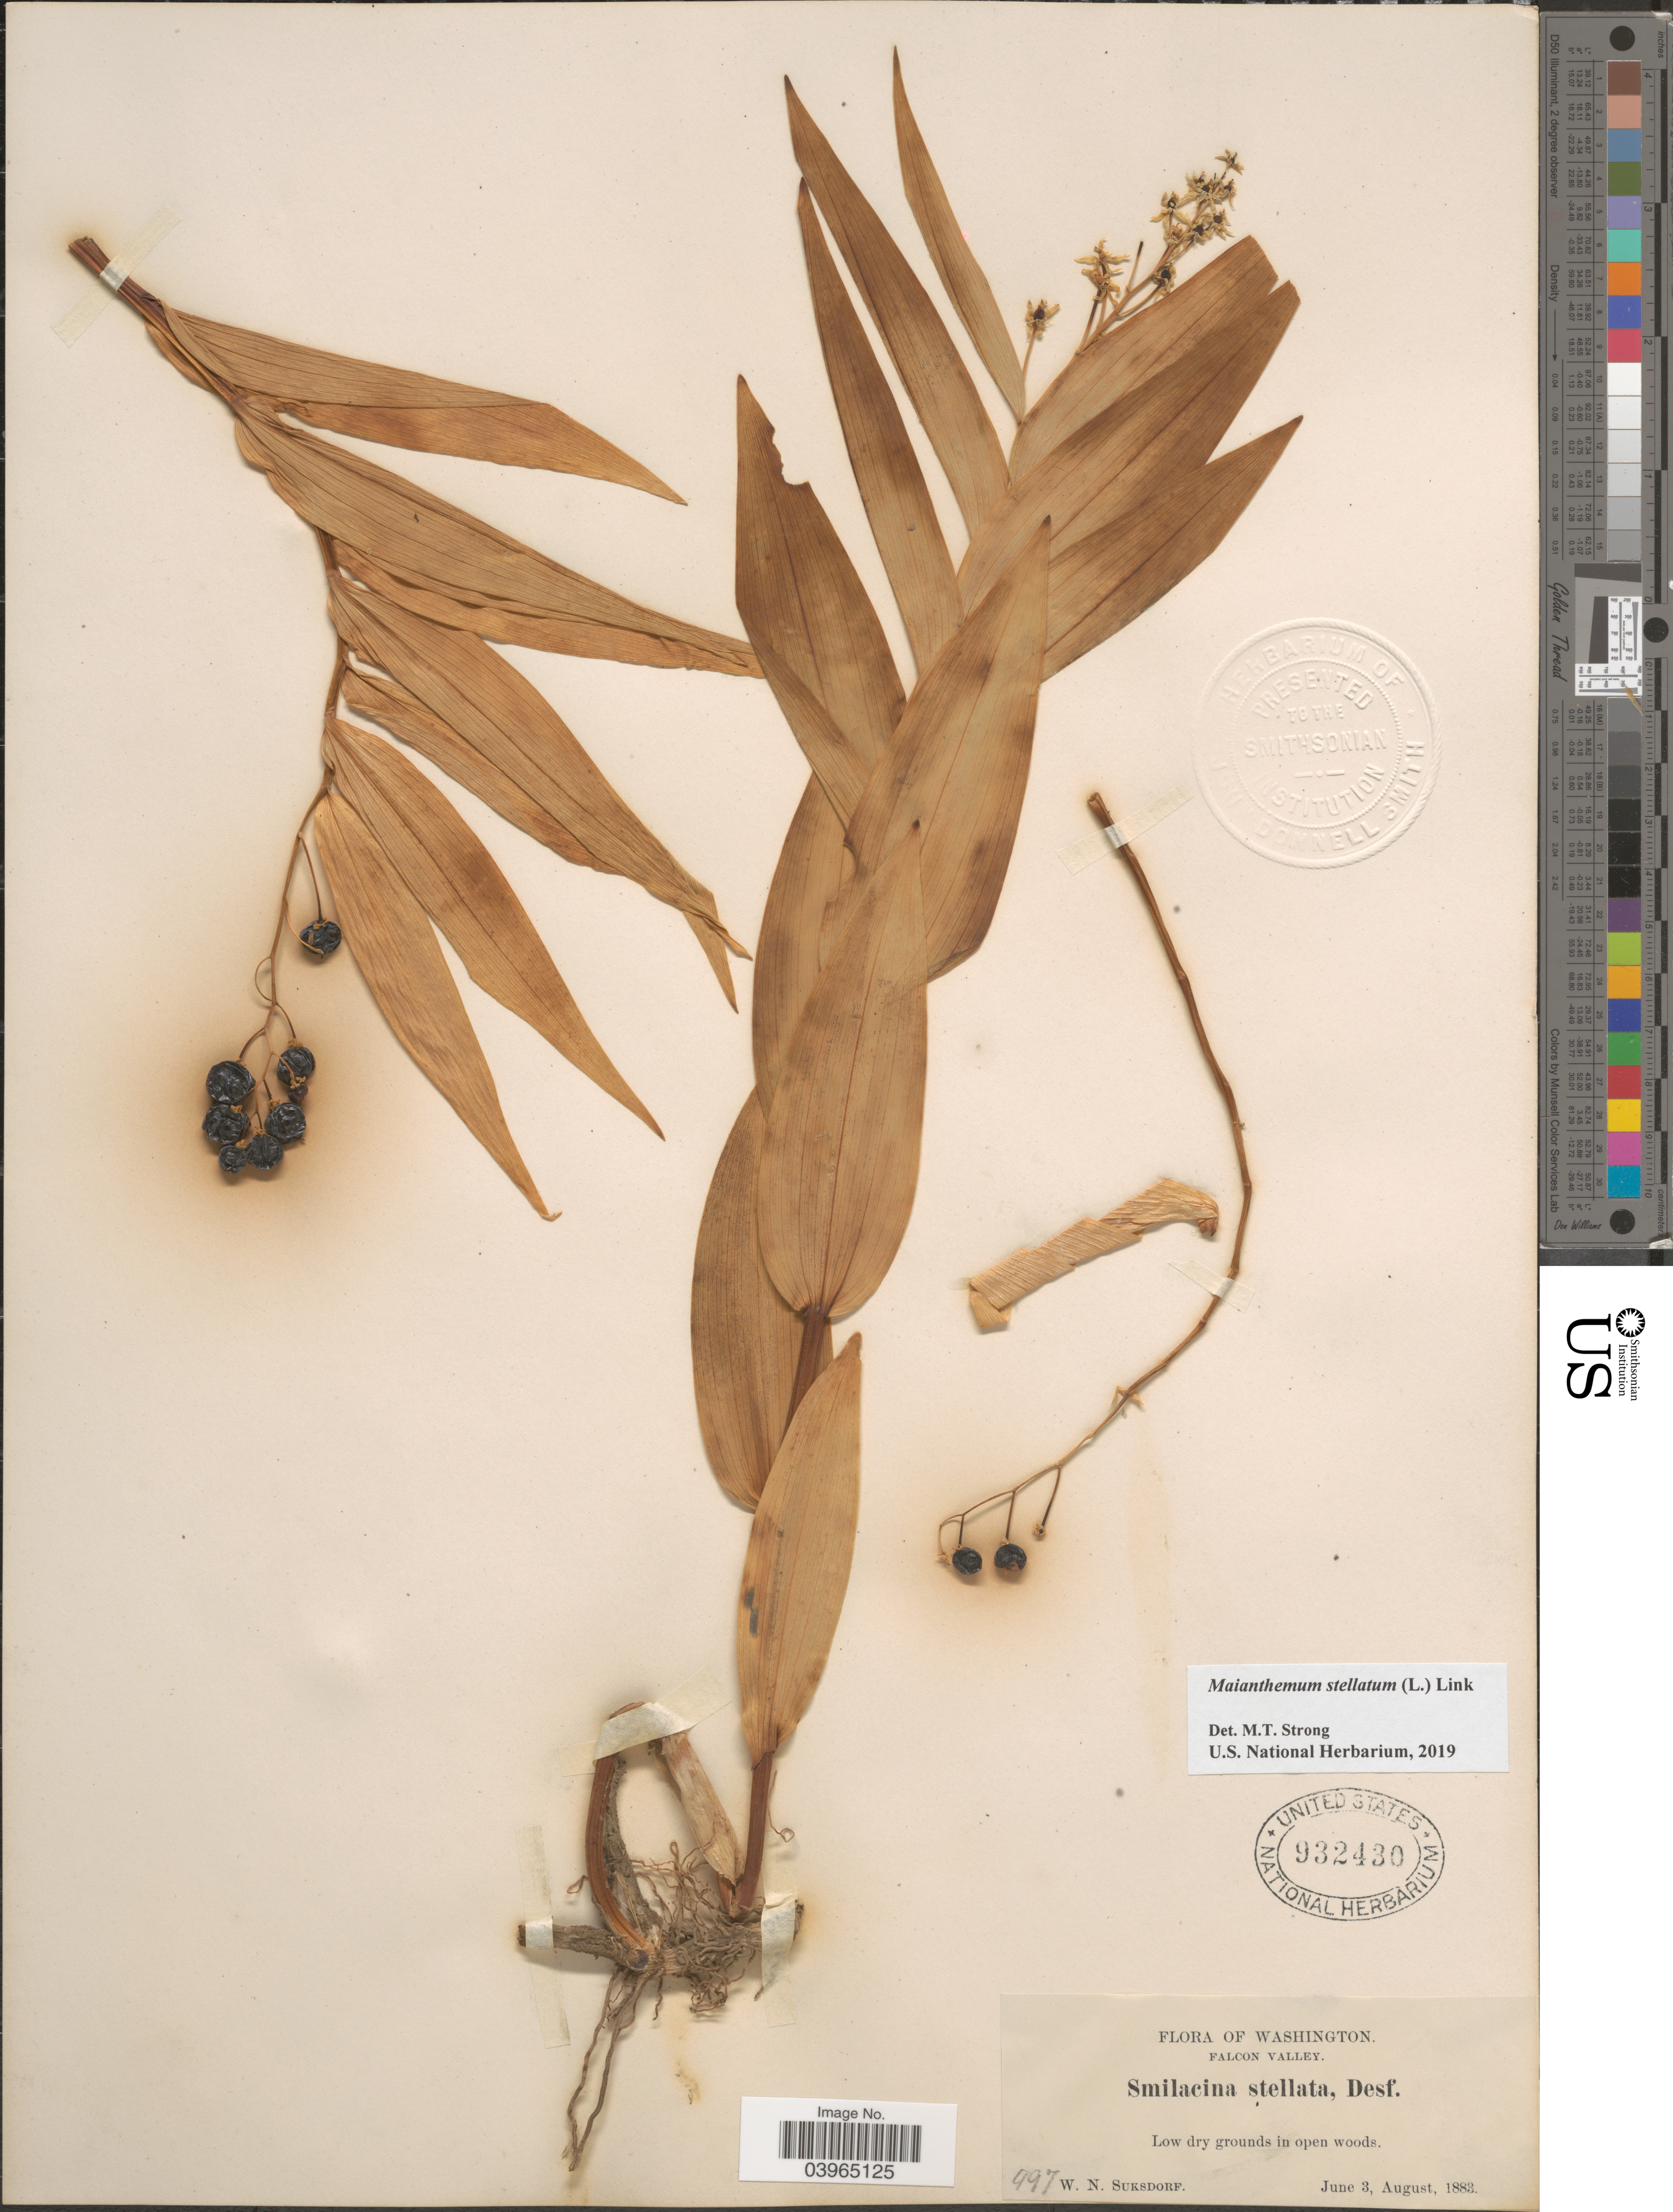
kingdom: Plantae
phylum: Tracheophyta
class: Liliopsida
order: Asparagales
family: Asparagaceae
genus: Maianthemum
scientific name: Maianthemum stellatum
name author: (L.) Link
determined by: Strong, Mark T., (BOT), Smithsonian Institution - National Museum of Natural History (UNITED STATES)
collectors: W. N. Suksdorf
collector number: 997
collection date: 1883-06-03/1883-08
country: United States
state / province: Washington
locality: Falcon Valley. Low dry grounds in open woods.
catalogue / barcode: US 932430